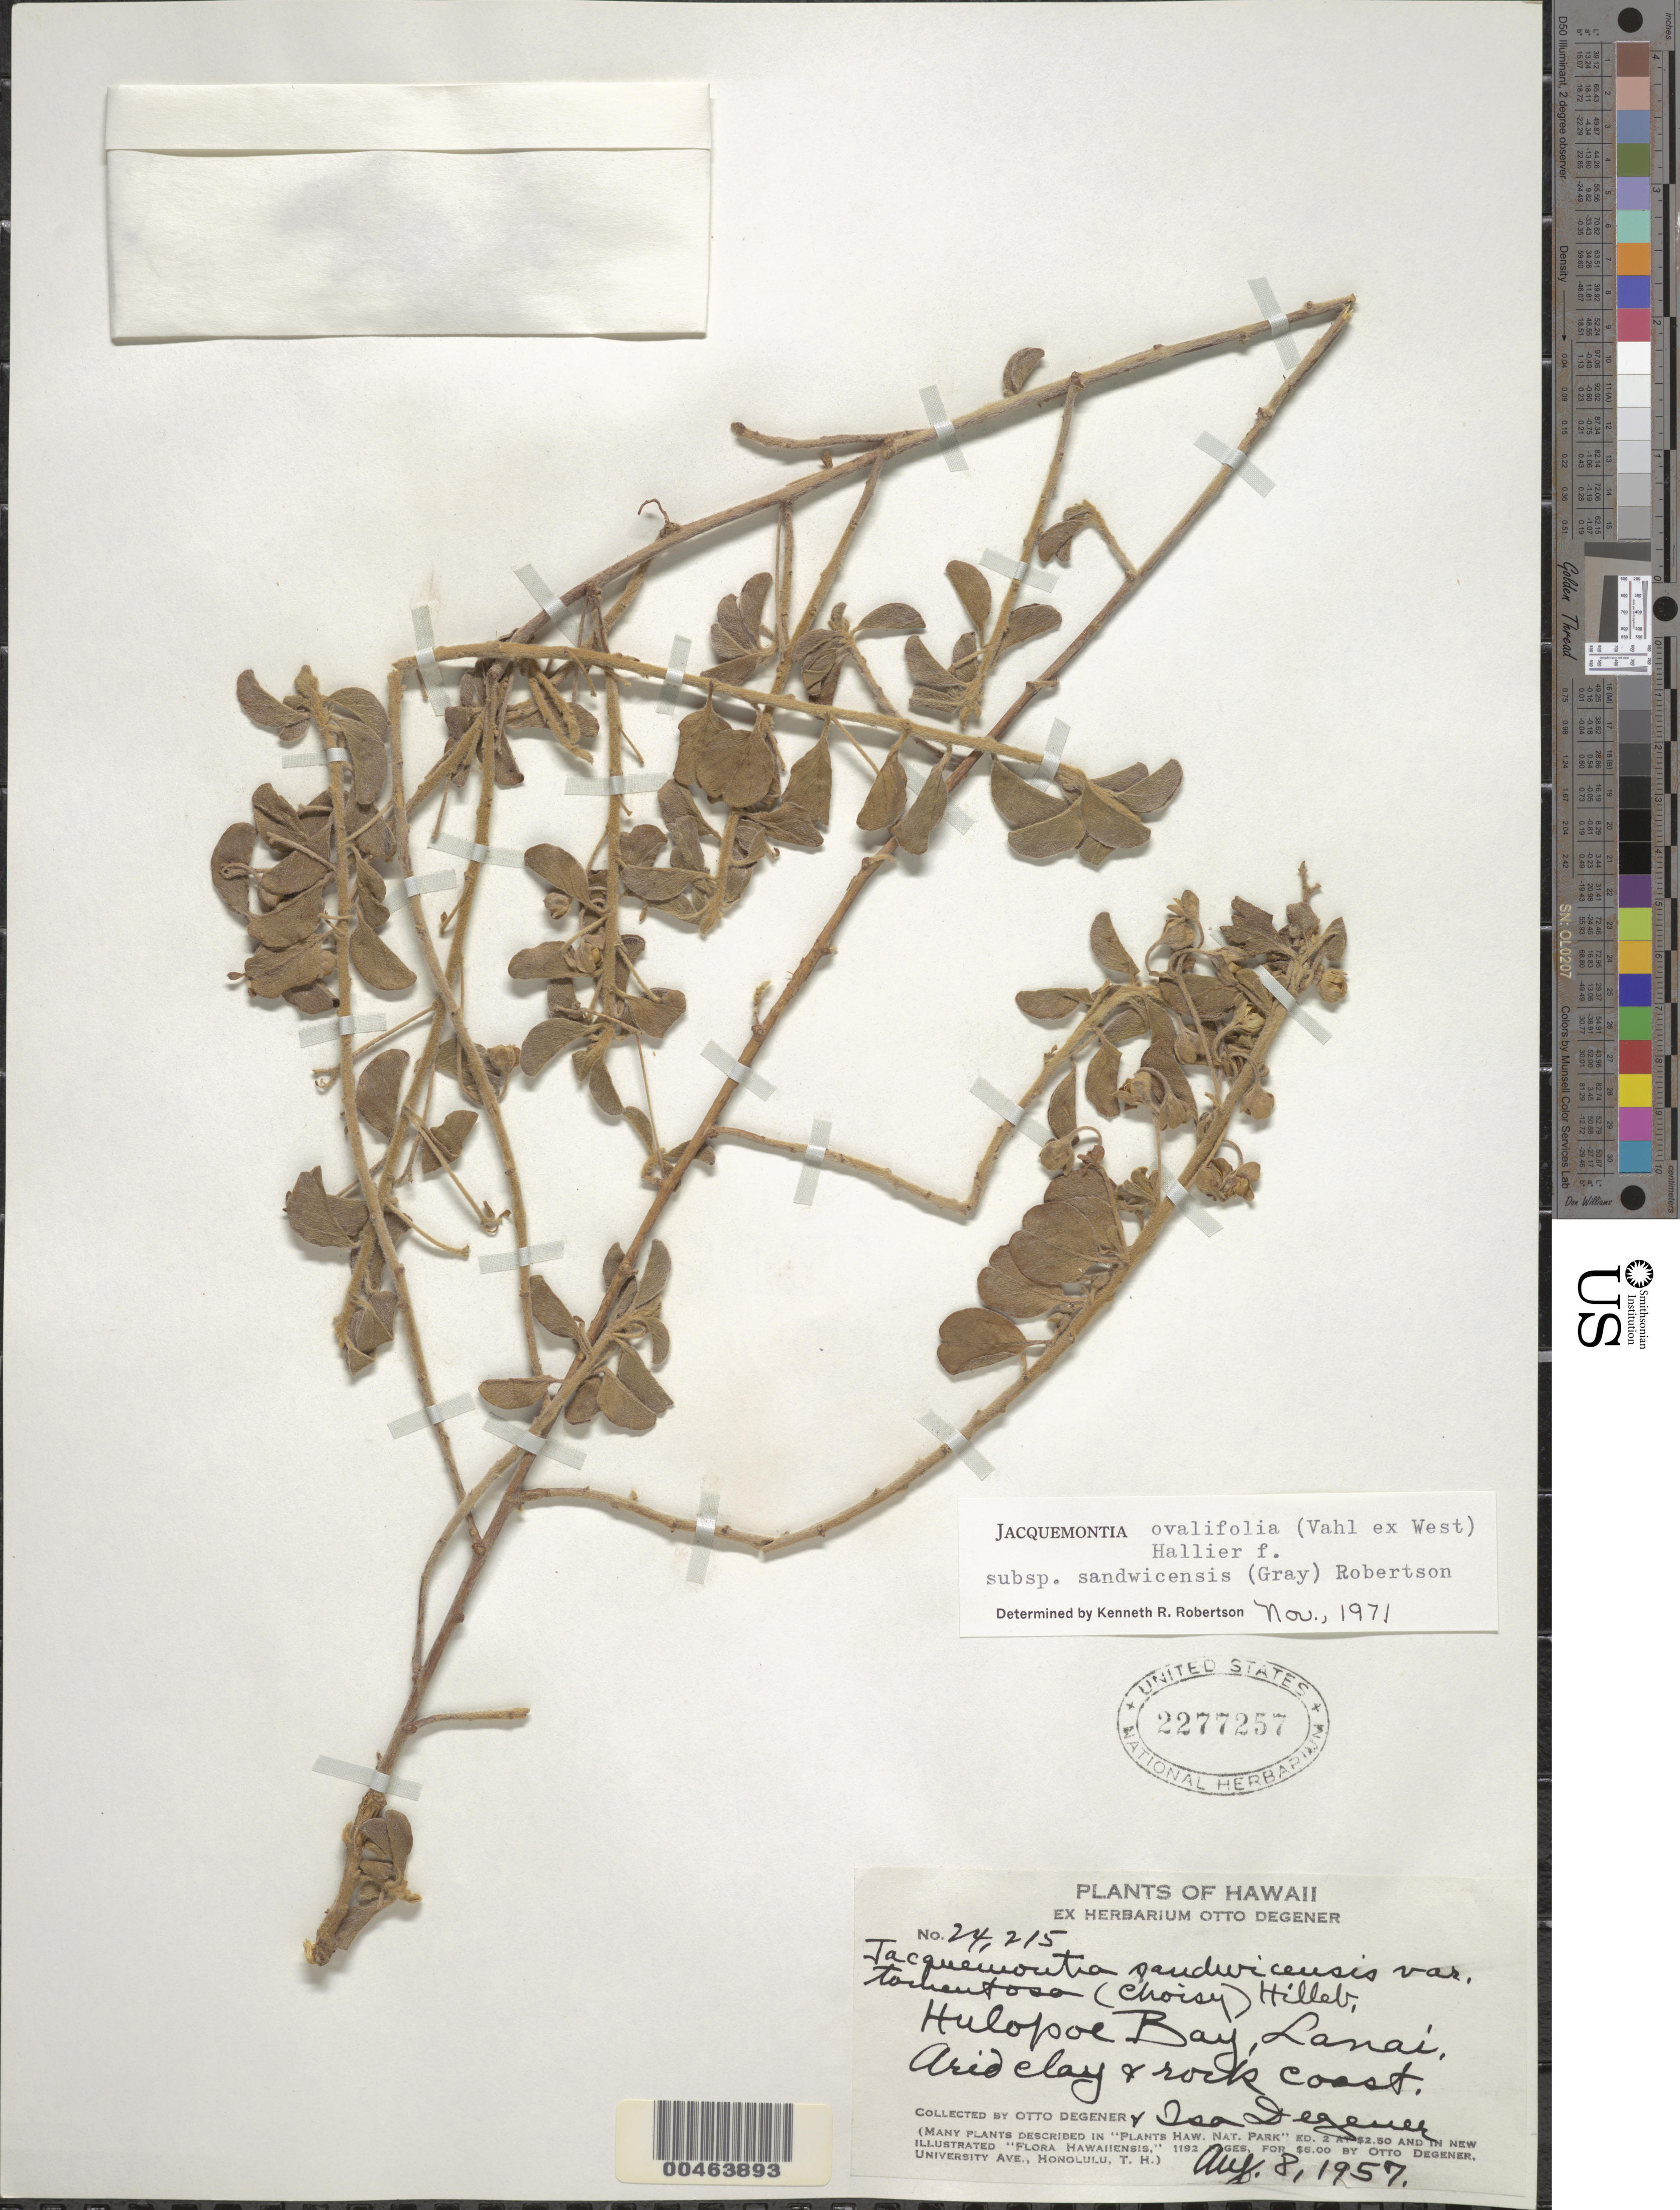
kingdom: Plantae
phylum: Tracheophyta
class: Magnoliopsida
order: Solanales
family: Convolvulaceae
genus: Jacquemontia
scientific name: Jacquemontia sandwicensis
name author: A. Gray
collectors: O. Degener & I. Degener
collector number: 24215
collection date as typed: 8 Aug 1957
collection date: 1957-08-08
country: United States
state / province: Hawaii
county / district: Maui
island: Lana'i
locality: Hulopoe Bay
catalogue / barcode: US 2277257